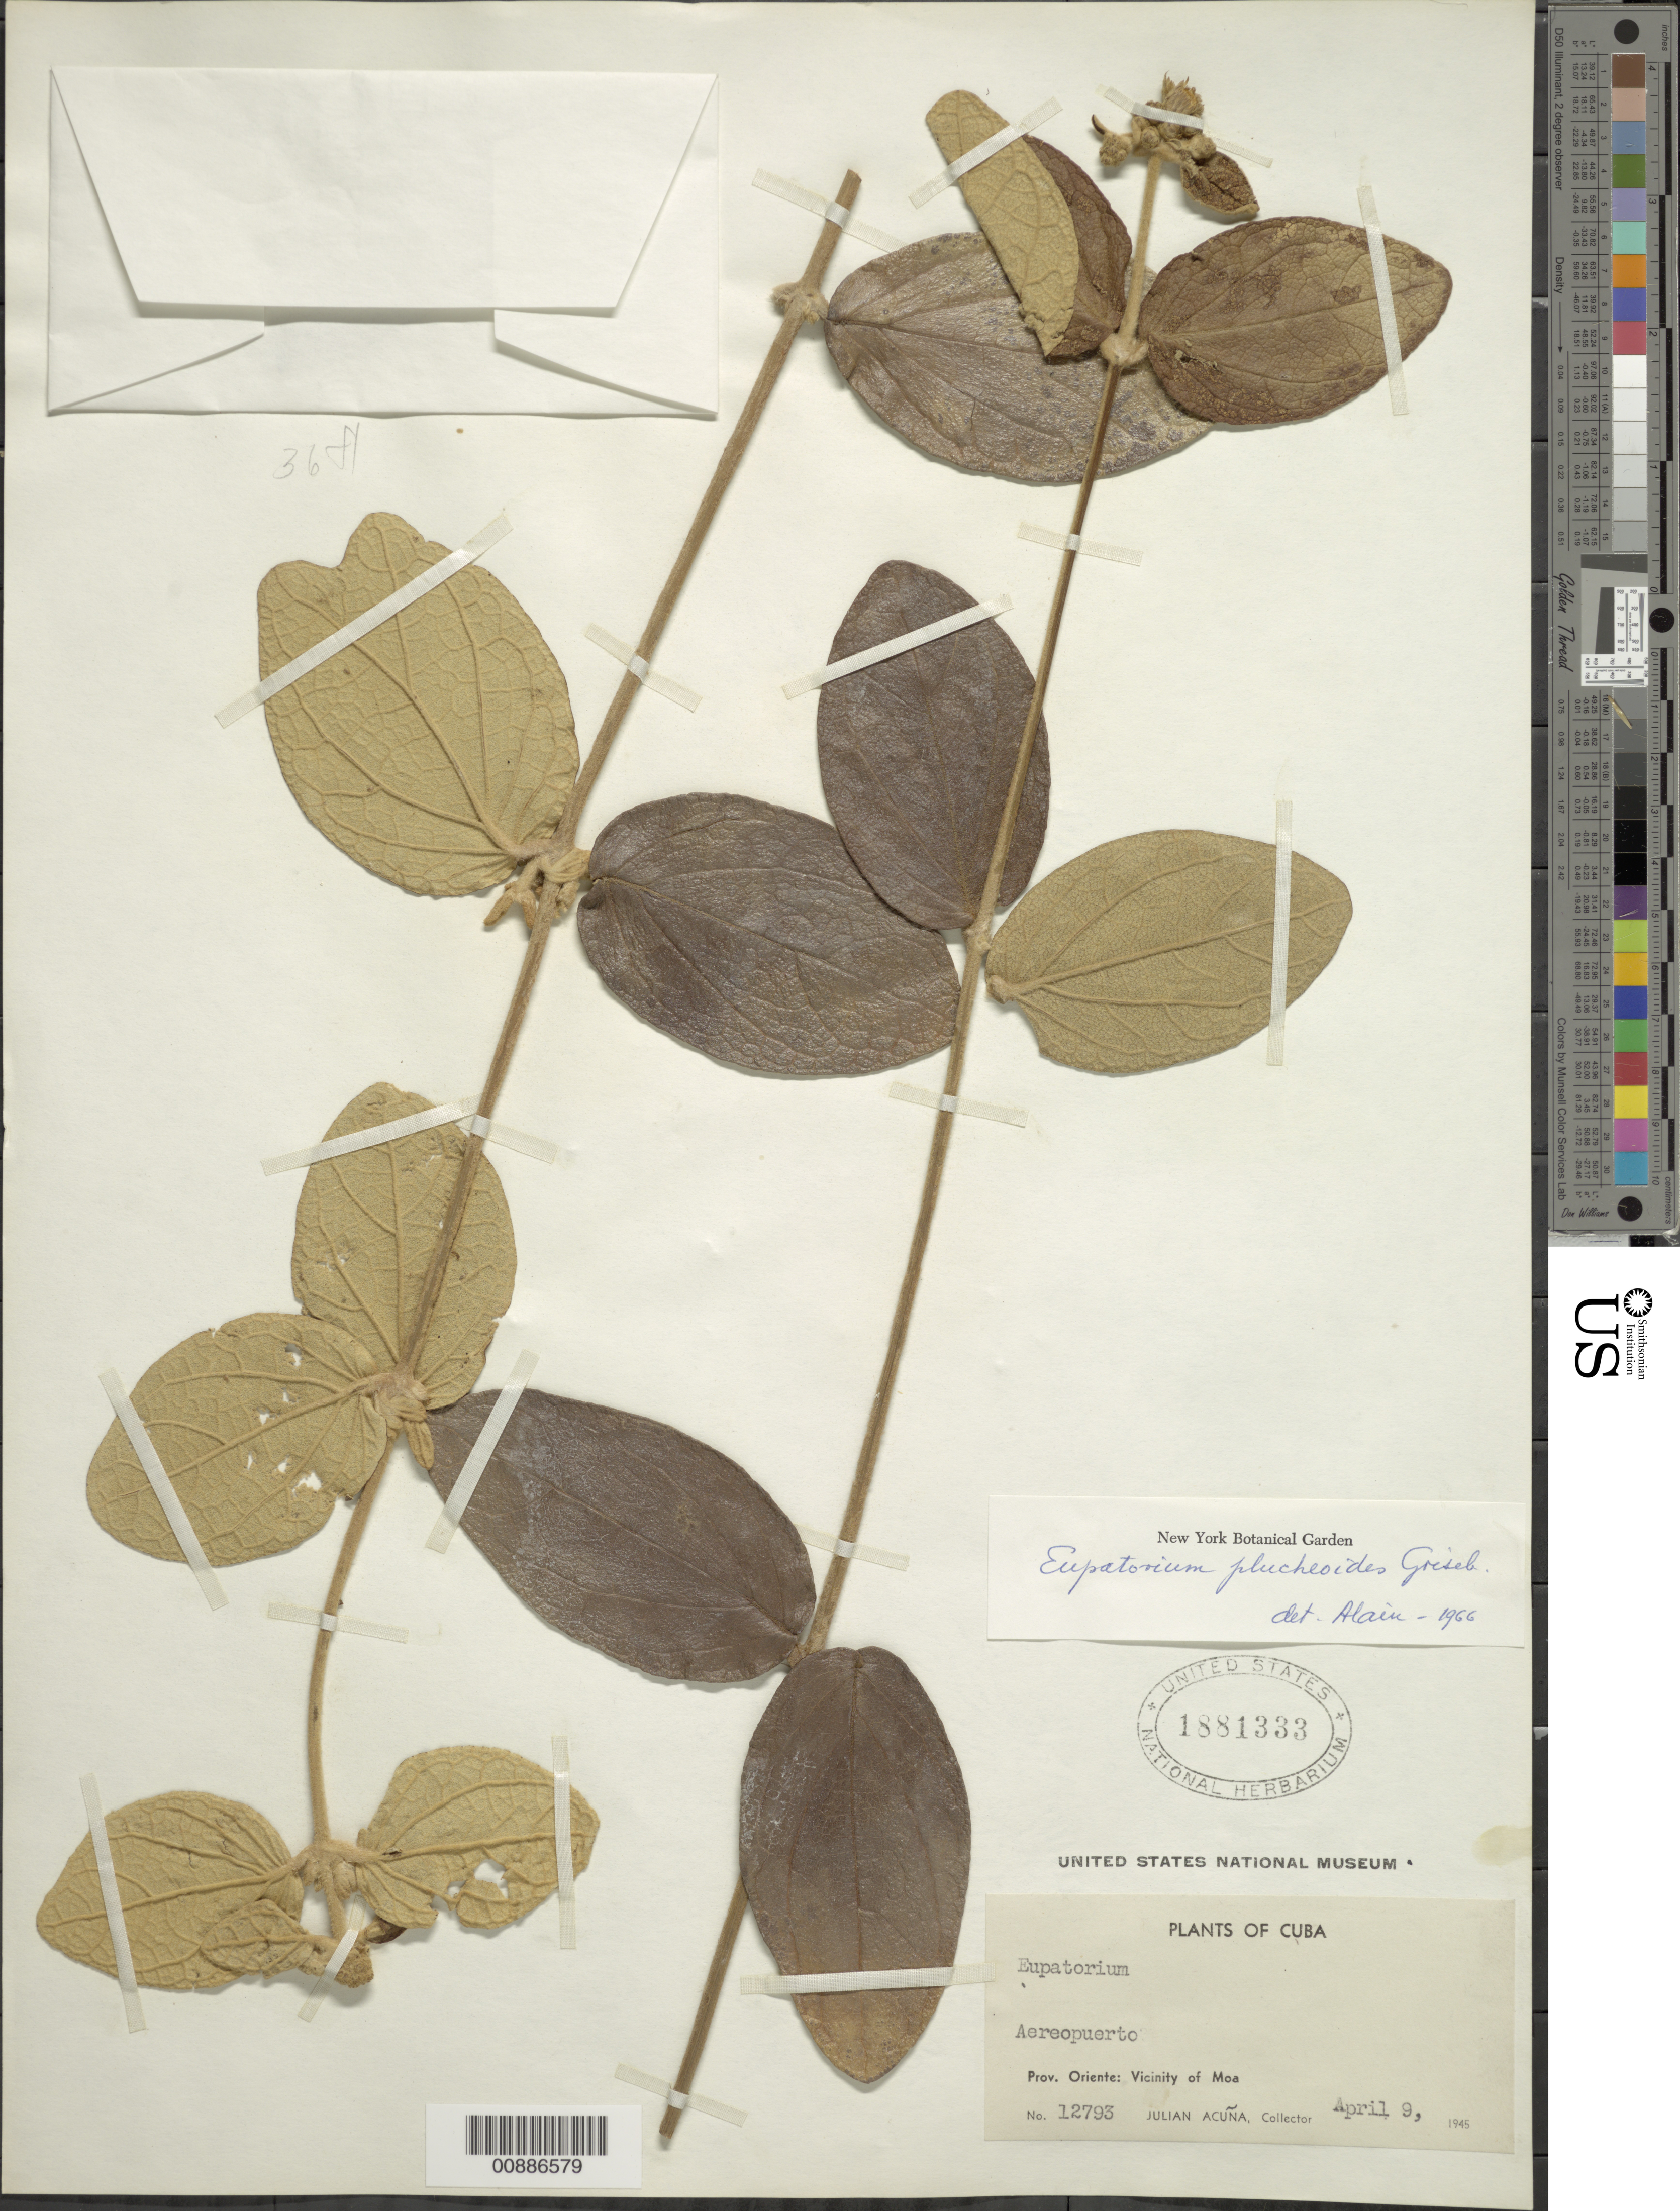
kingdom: Plantae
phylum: Tracheophyta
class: Magnoliopsida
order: Asterales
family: Asteraceae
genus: Grisebachianthus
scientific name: Grisebachianthus plucheoides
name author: (Griseb.) R.M. King & H. Rob.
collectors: J. Acuña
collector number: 12793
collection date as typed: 09 Apr 1945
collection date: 1945-04-09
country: Cuba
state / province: Oriente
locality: Vicinity of Moa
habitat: Aereopuerto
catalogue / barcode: US 1881333